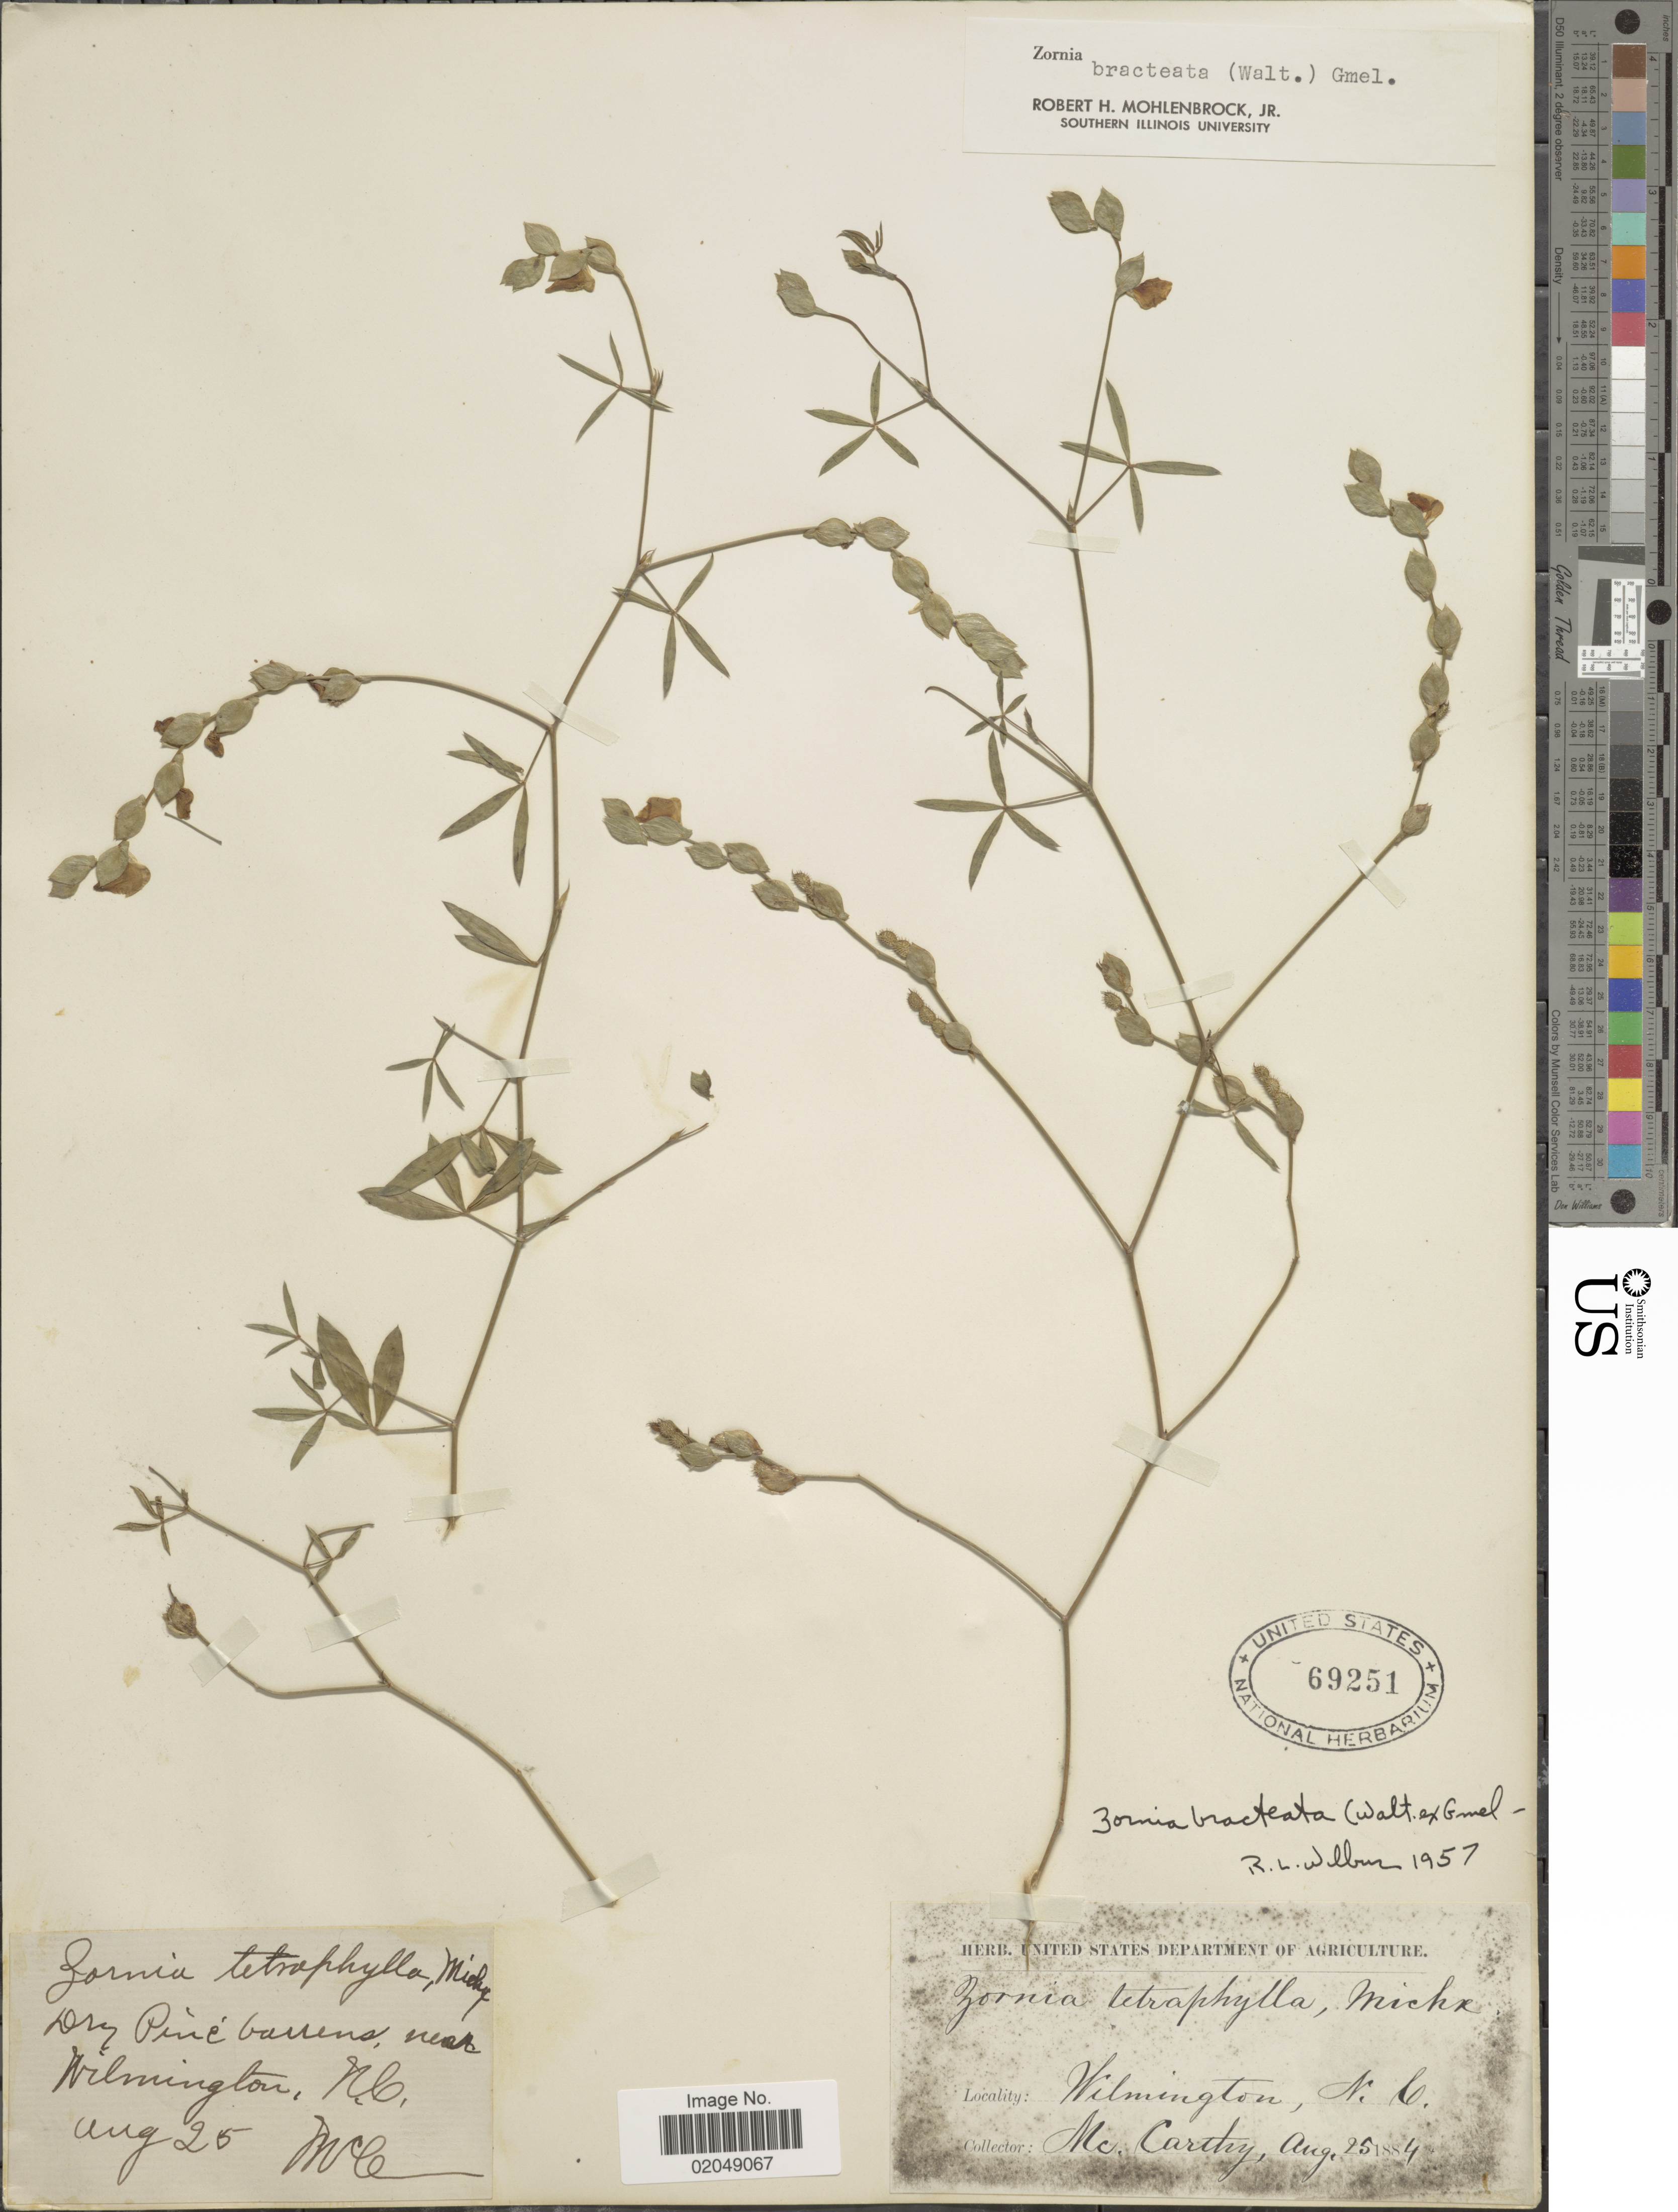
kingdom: Plantae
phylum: Tracheophyta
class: Magnoliopsida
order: Fabales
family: Fabaceae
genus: Zornia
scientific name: Zornia bracteata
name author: J.F. Gmel.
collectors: -- McCarthy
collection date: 1884-08-25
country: United States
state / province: North Carolina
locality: Wilmington, N.C.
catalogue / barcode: US 69251